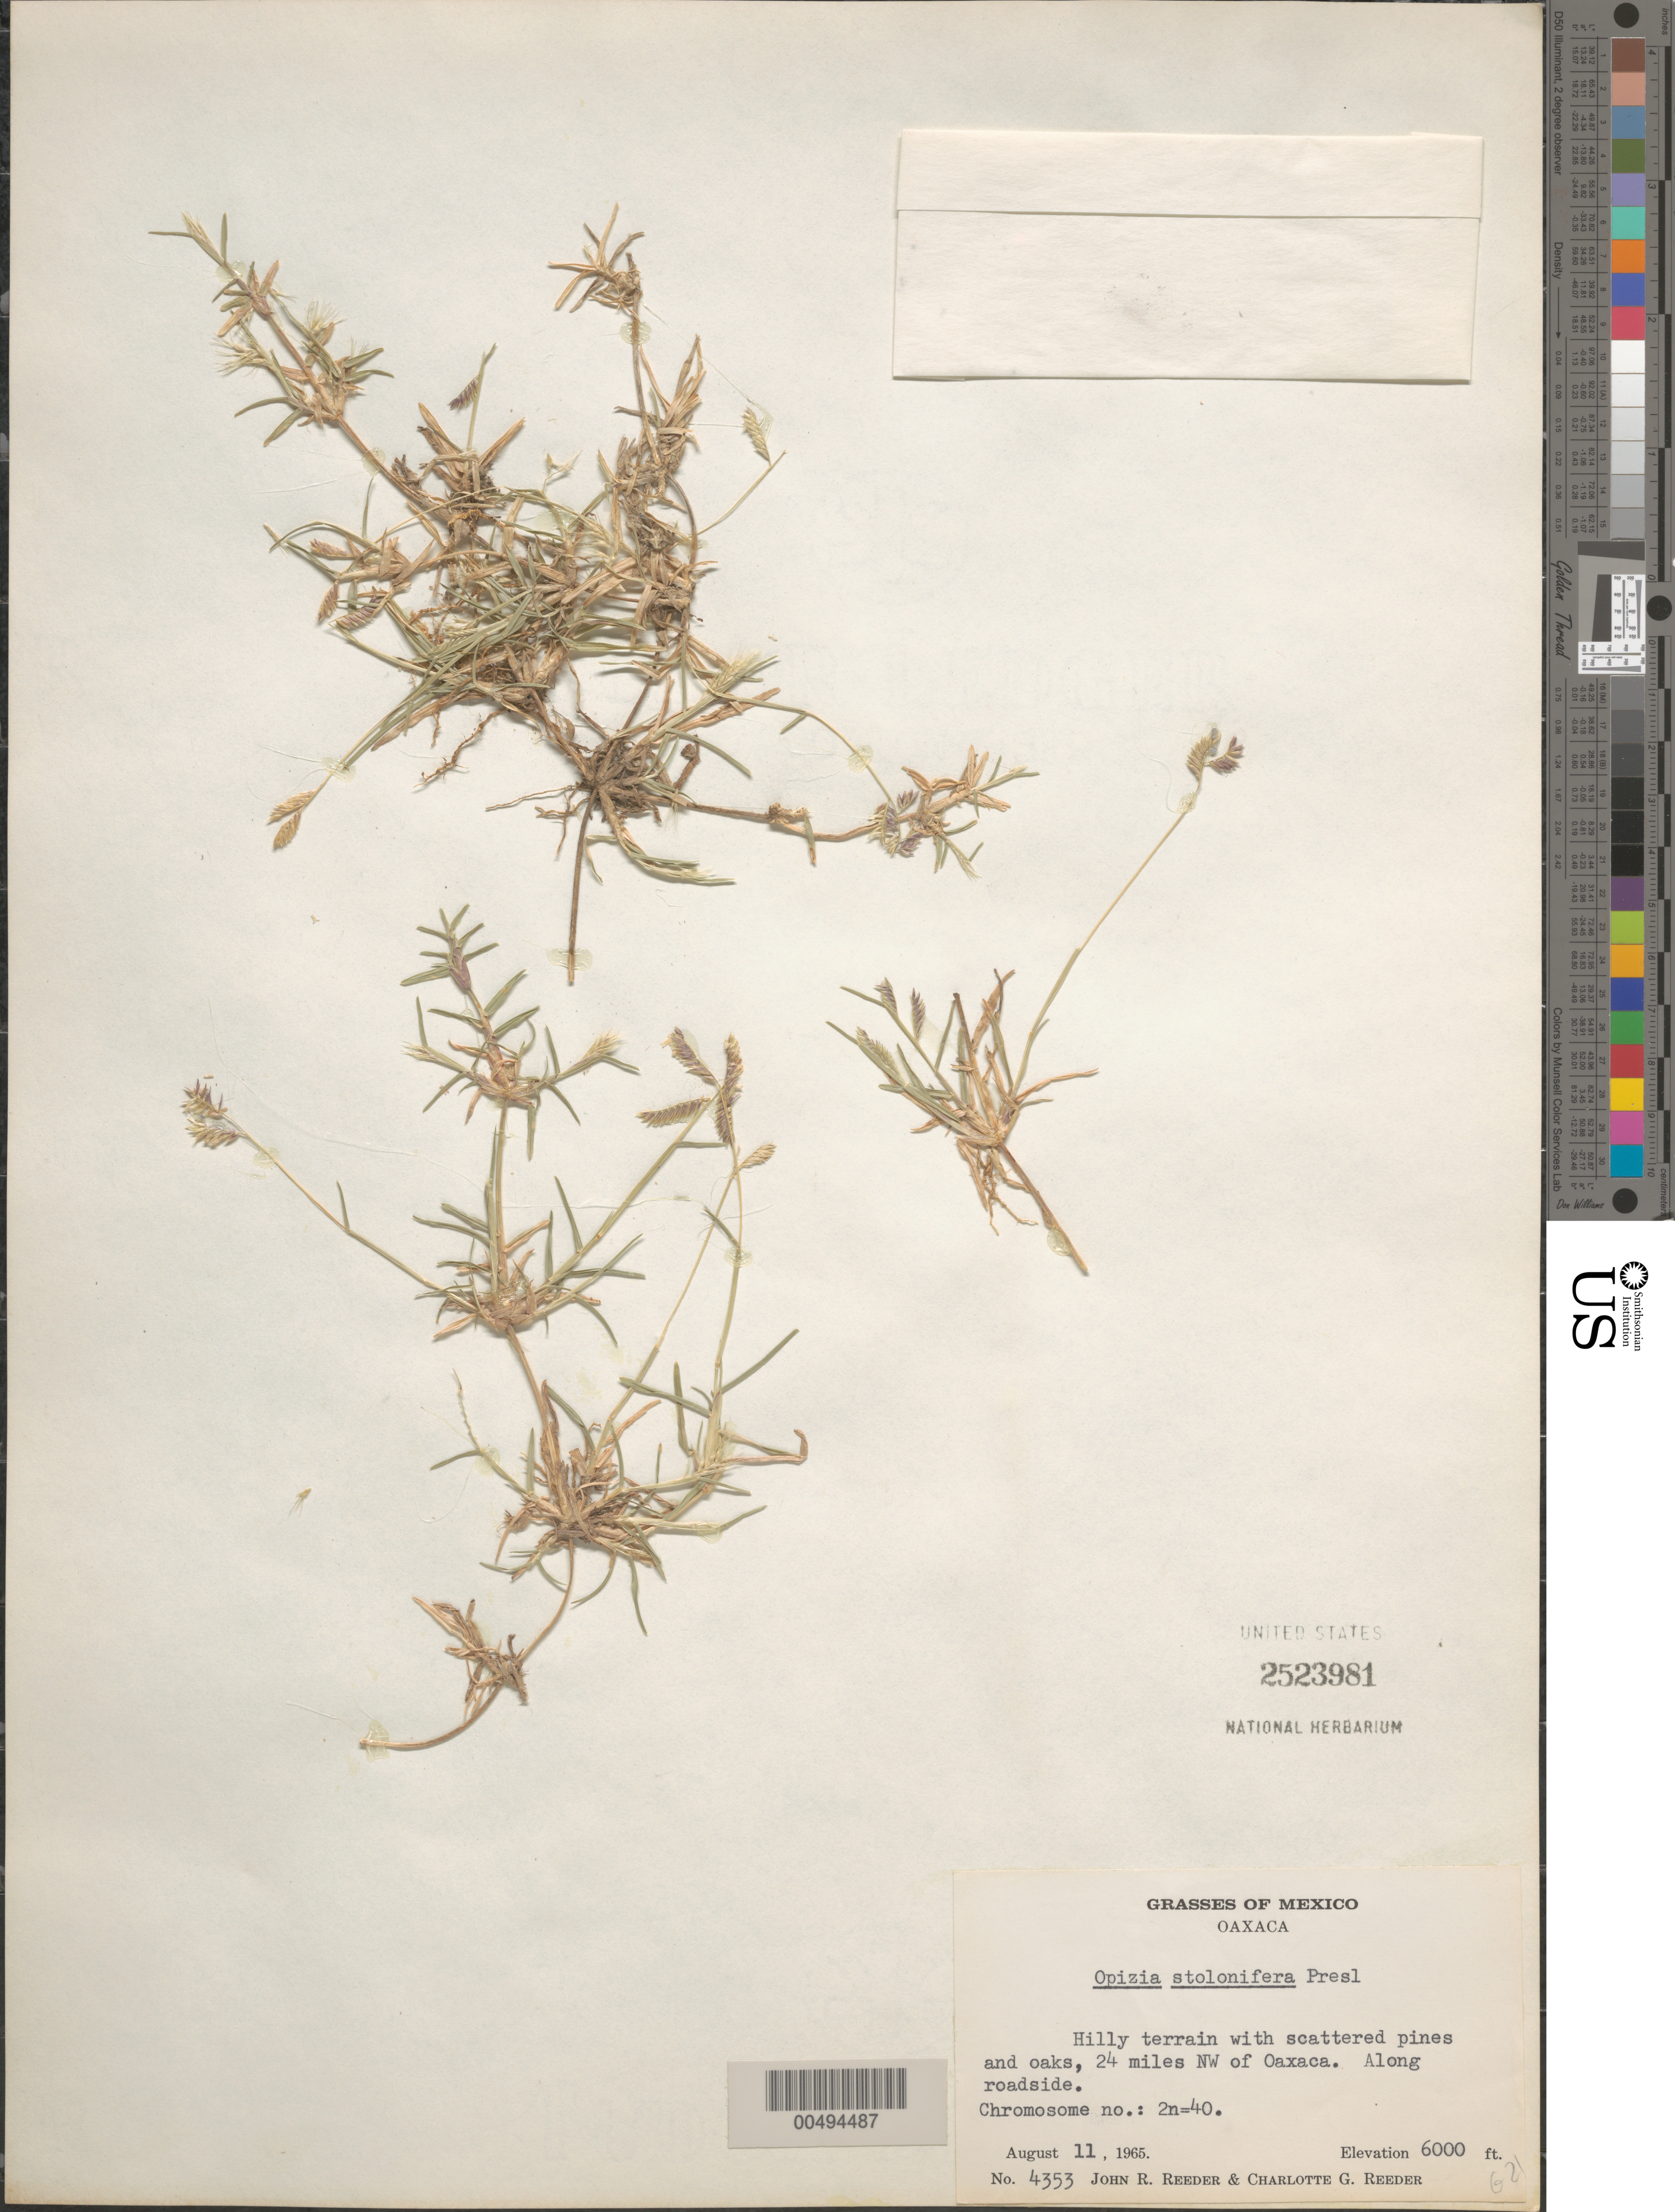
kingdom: Plantae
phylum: Tracheophyta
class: Liliopsida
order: Poales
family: Poaceae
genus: Opizia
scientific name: Opizia stolonifera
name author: J. Presl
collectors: J. R. Reeder & C. G. Reeder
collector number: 4353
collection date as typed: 11 Aug 1965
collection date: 1965-08-11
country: Mexico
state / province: Oaxaca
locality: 24 mi NW of Oaxaca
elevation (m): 1829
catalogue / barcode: US 2523981